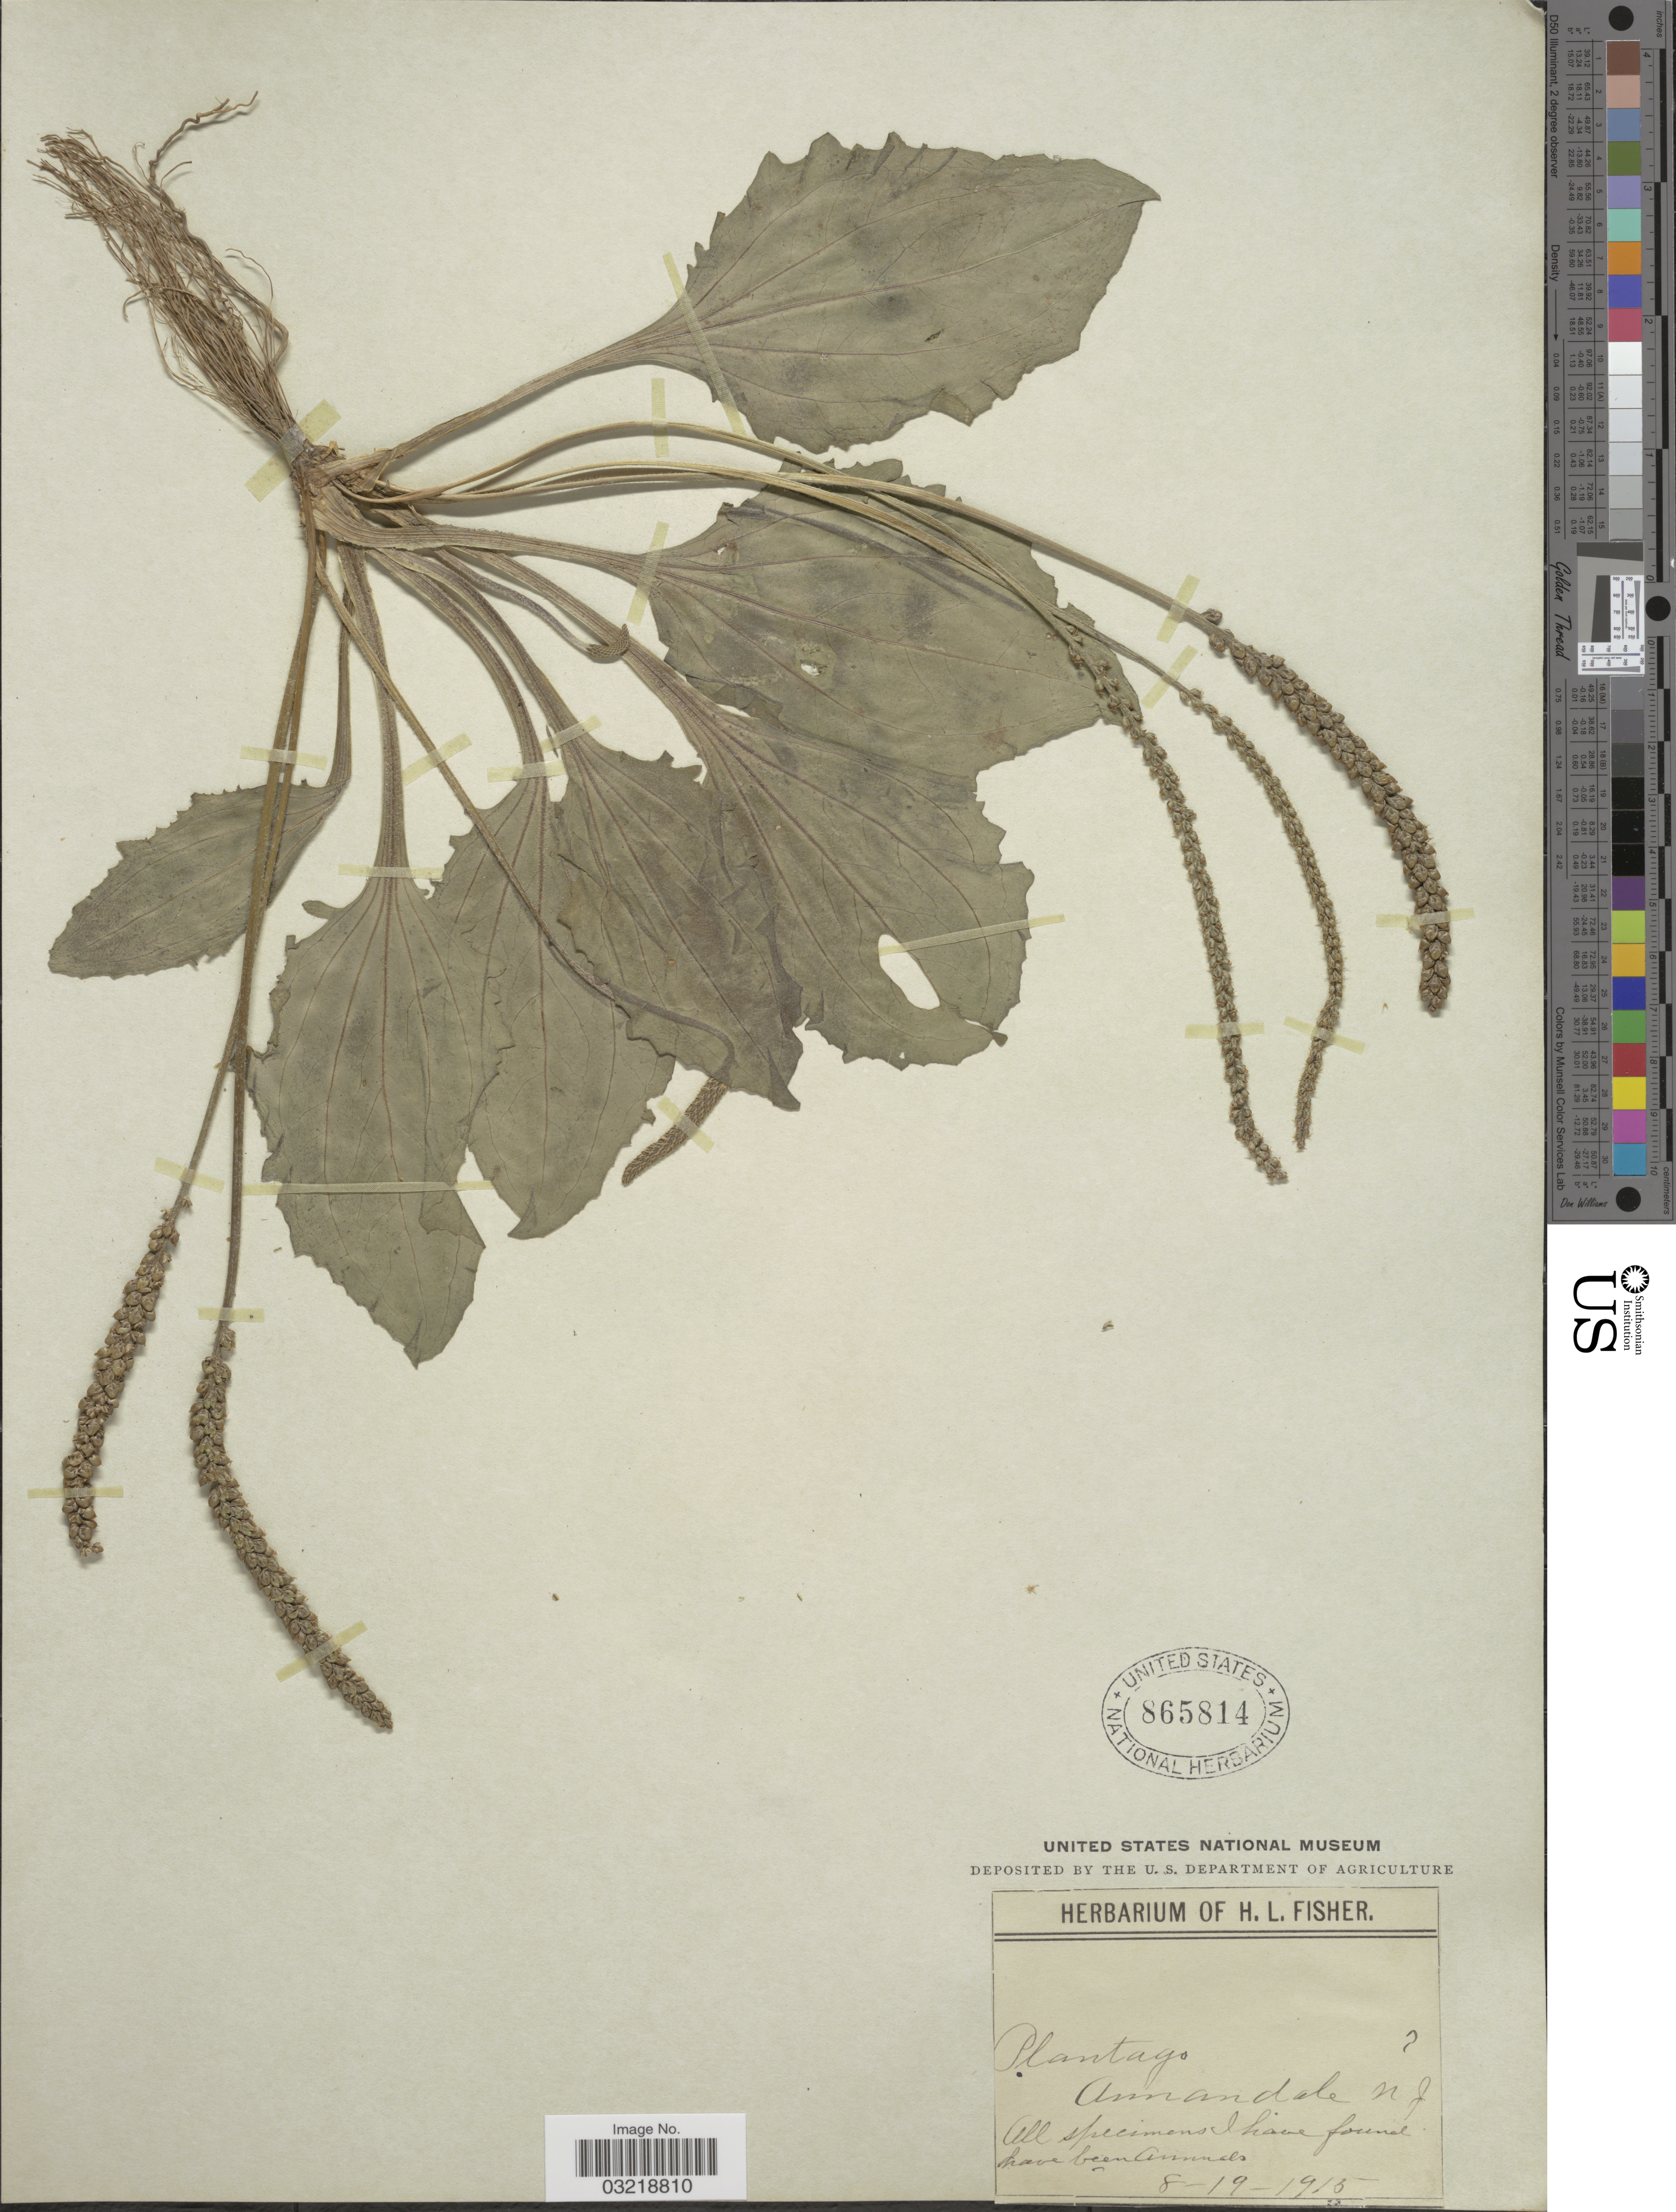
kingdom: Plantae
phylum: Tracheophyta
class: Magnoliopsida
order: Lamiales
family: Plantaginaceae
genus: Plantago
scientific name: Plantago major subsp. intermedia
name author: (Gilib.) Lange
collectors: ex herb. of H. L. Fisher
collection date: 1915-08-19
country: United States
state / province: New Jersey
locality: Annandale.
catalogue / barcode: US 865814